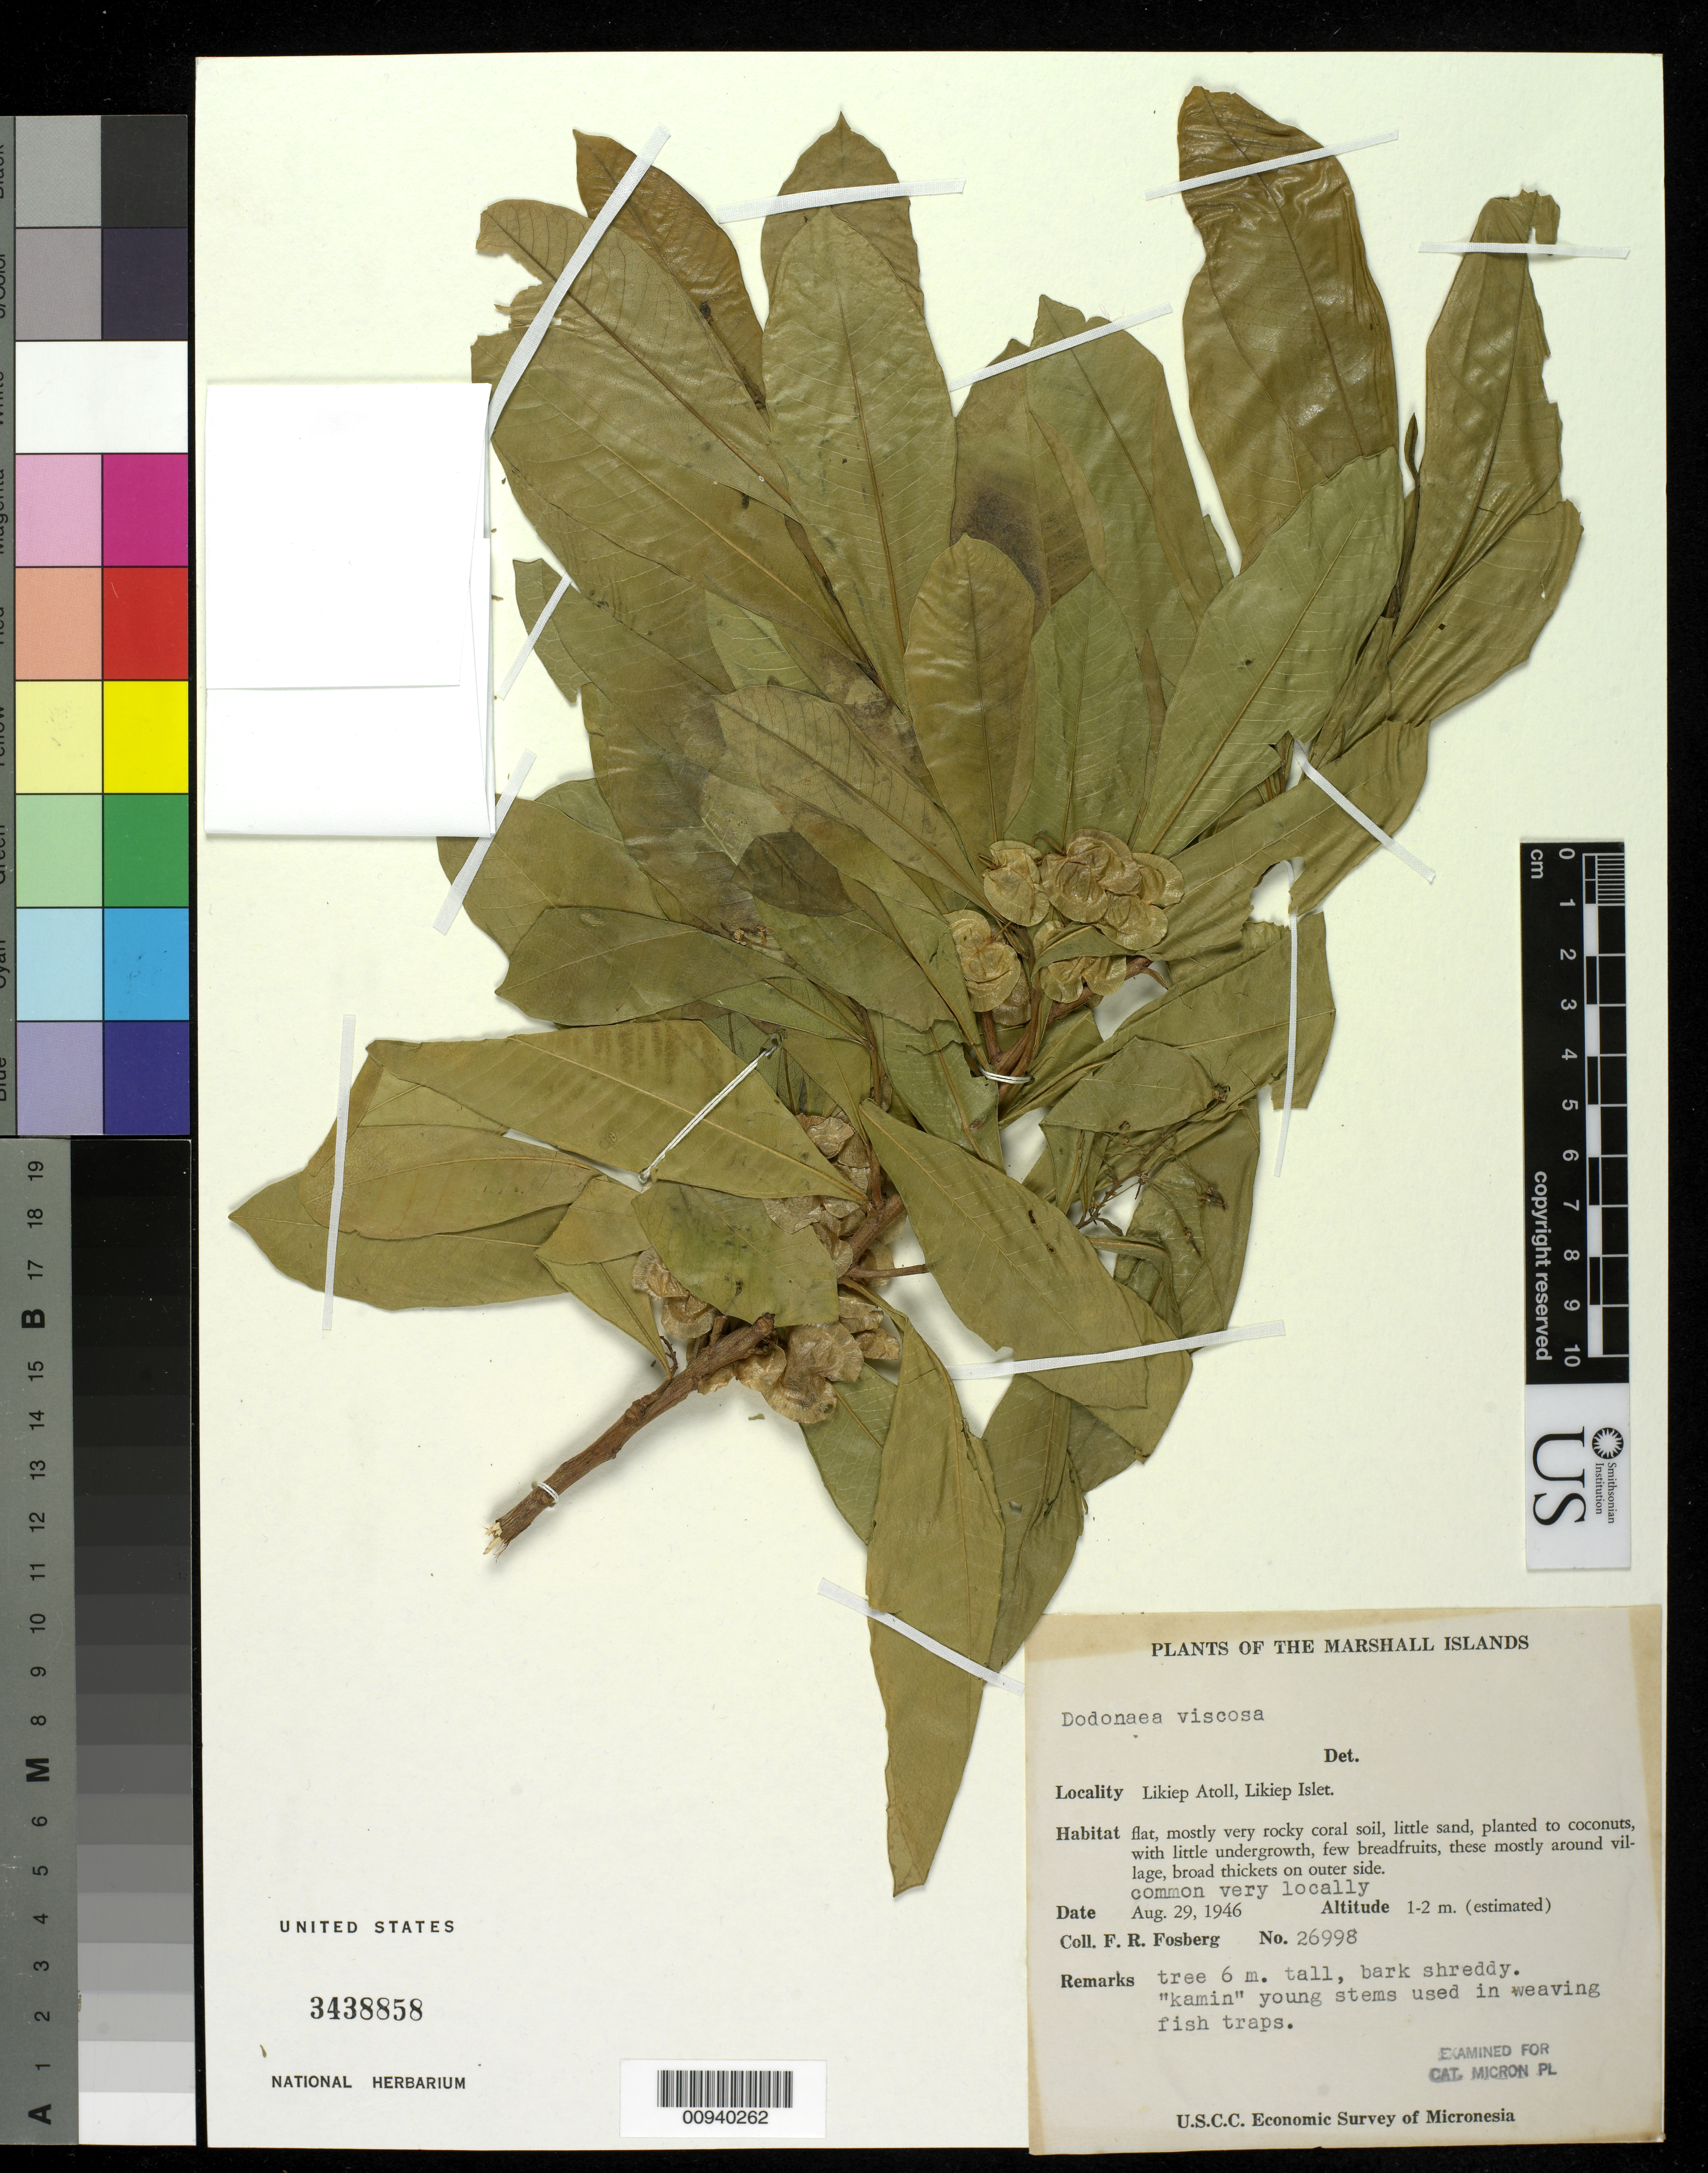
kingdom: Plantae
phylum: Tracheophyta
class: Magnoliopsida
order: Sapindales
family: Sapindaceae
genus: Dodonaea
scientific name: Dodonaea viscosa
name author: Jacq.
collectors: F. R. Fosberg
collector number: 26998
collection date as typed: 20 Aug 1946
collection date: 1946-08-20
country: Marshall Islands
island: Likiep Atoll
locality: Likiep Islet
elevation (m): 1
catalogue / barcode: US 3438858